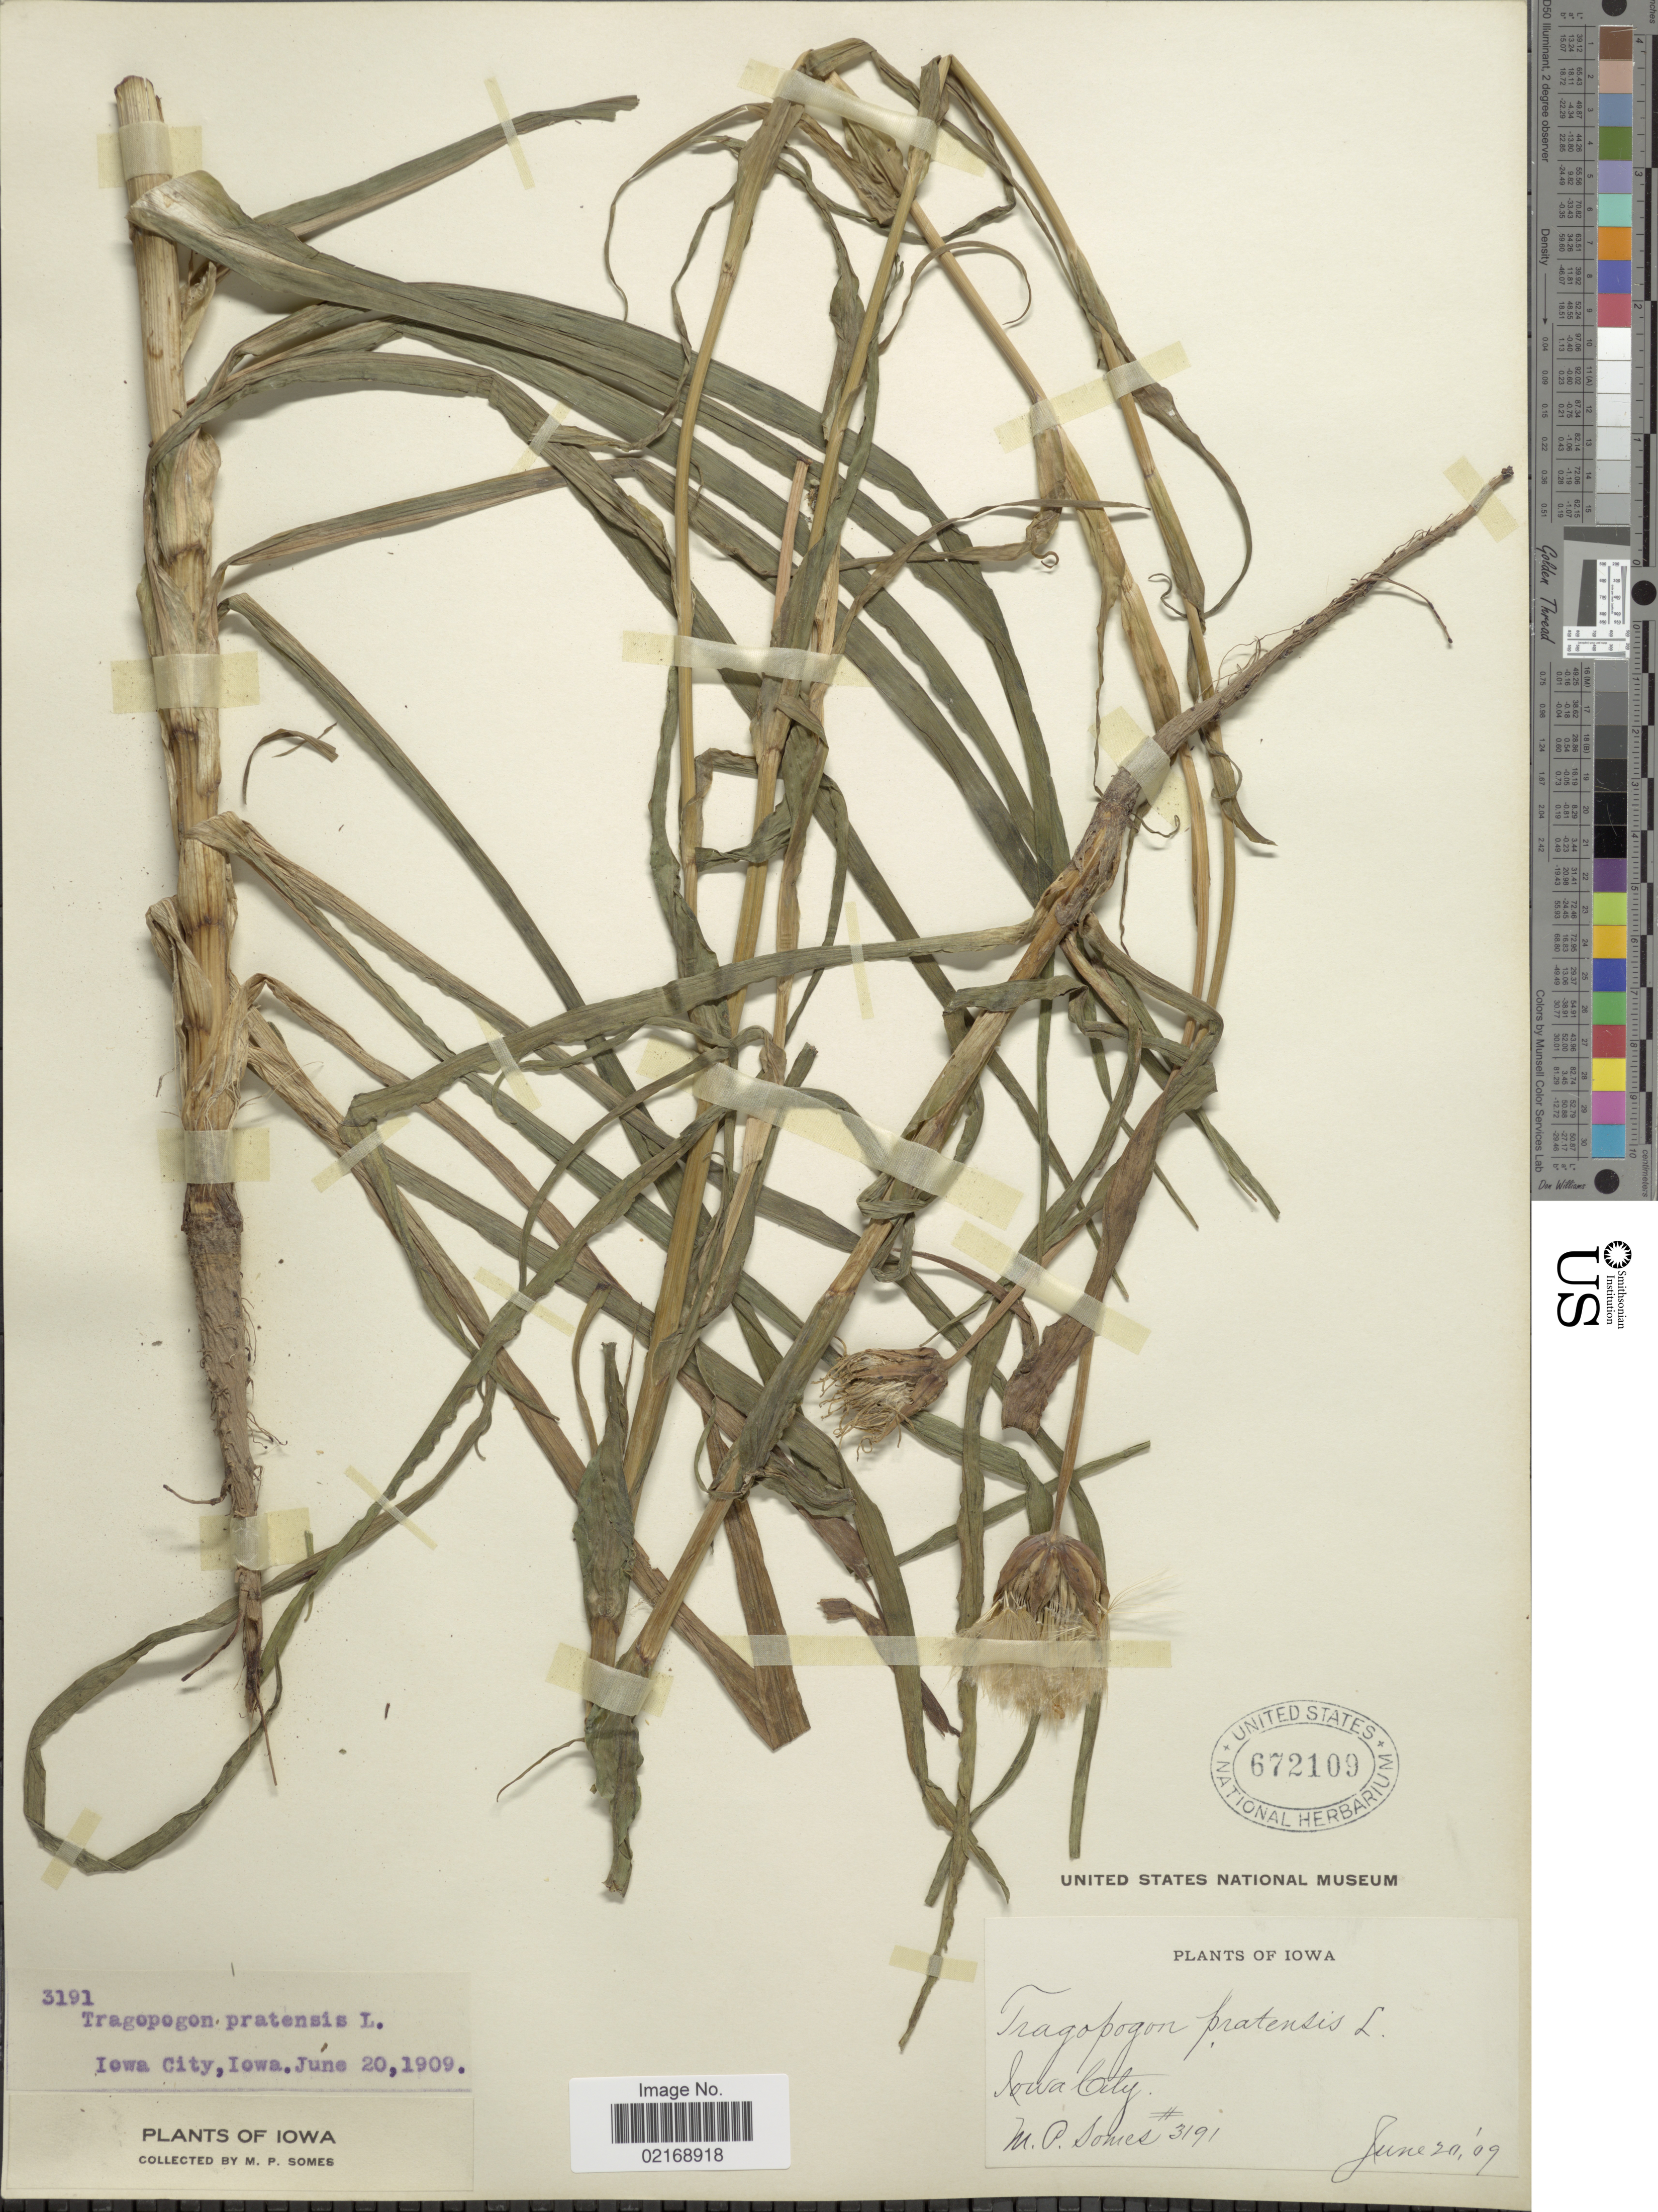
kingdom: Plantae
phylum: Tracheophyta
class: Magnoliopsida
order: Asterales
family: Asteraceae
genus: Tragopogon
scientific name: Tragopogon pratensis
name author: L.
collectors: M. Somes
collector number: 3191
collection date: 1909-06-20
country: United States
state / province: Iowa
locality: Iowa City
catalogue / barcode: US 672109